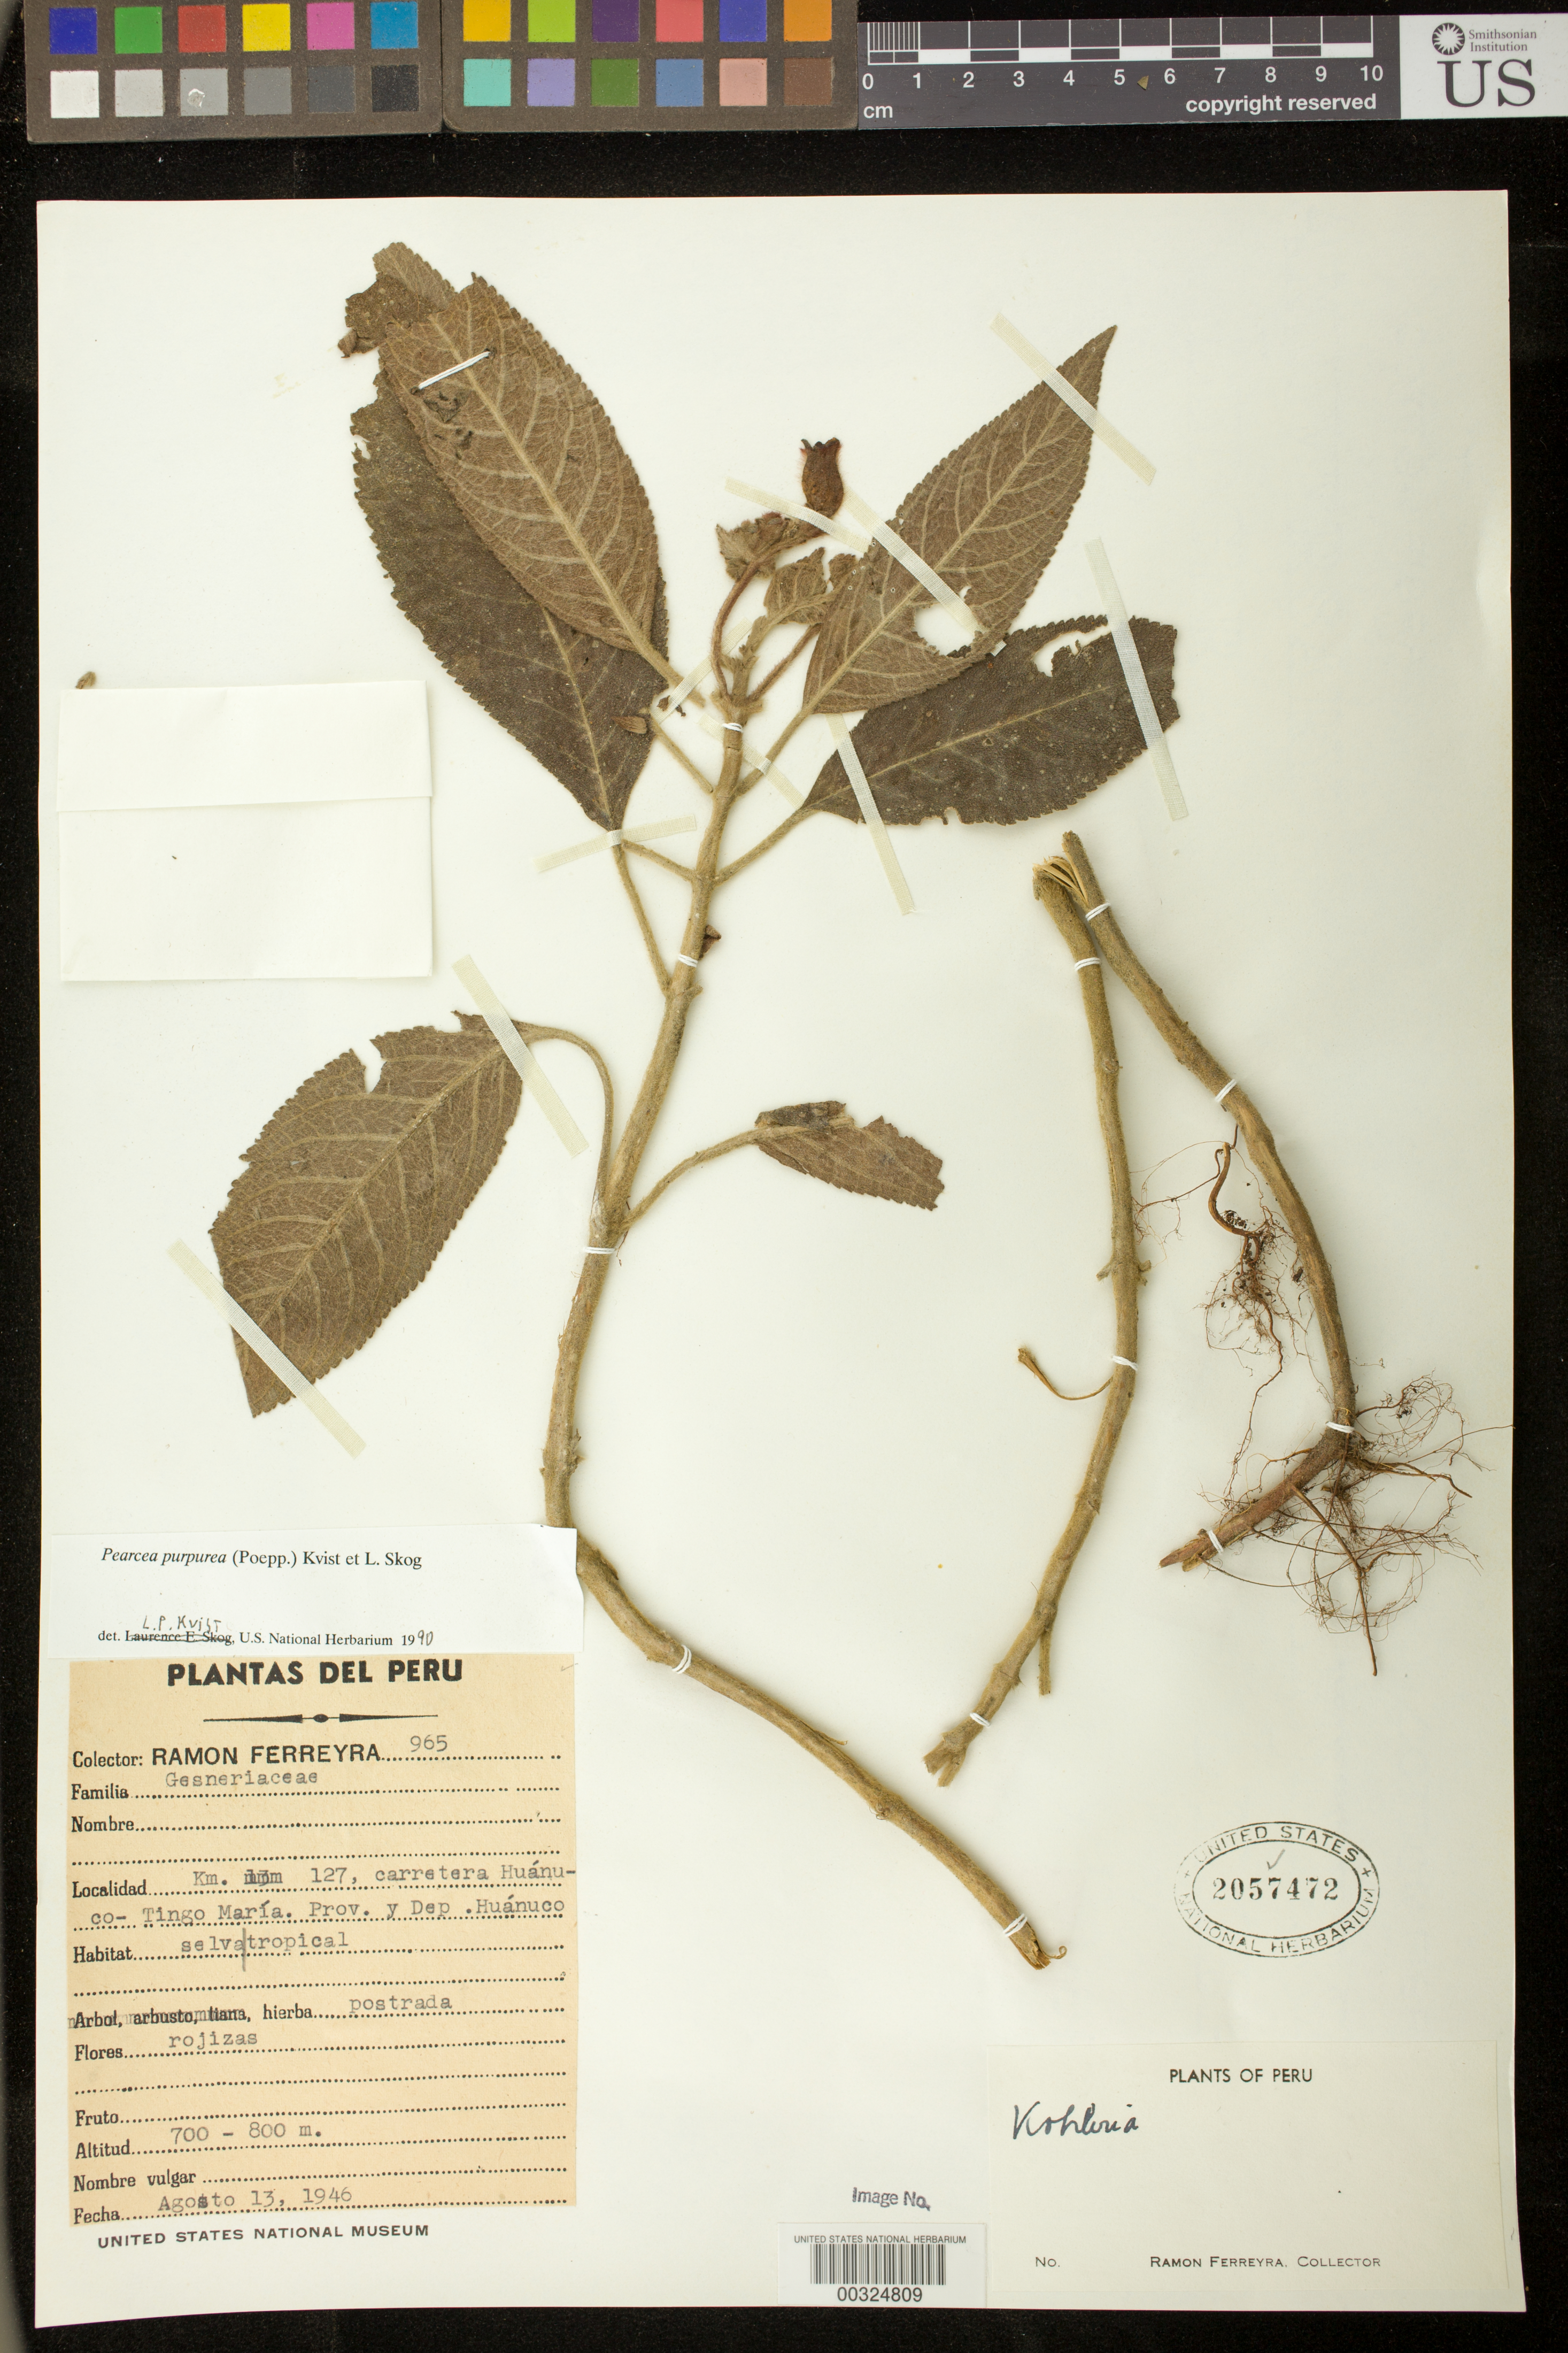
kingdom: Plantae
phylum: Tracheophyta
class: Magnoliopsida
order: Lamiales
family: Gesneriaceae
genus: Pearcea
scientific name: Pearcea purpurea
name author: (Poepp.) L.P. Kvist & L.E. Skog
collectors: R. A. Ferreyra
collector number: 965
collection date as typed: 13 Aug 1946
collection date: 1946-08-13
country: Peru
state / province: Huánuco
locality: km 127, Huanuco - Tingo Maria highway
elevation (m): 700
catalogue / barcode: US 2057472